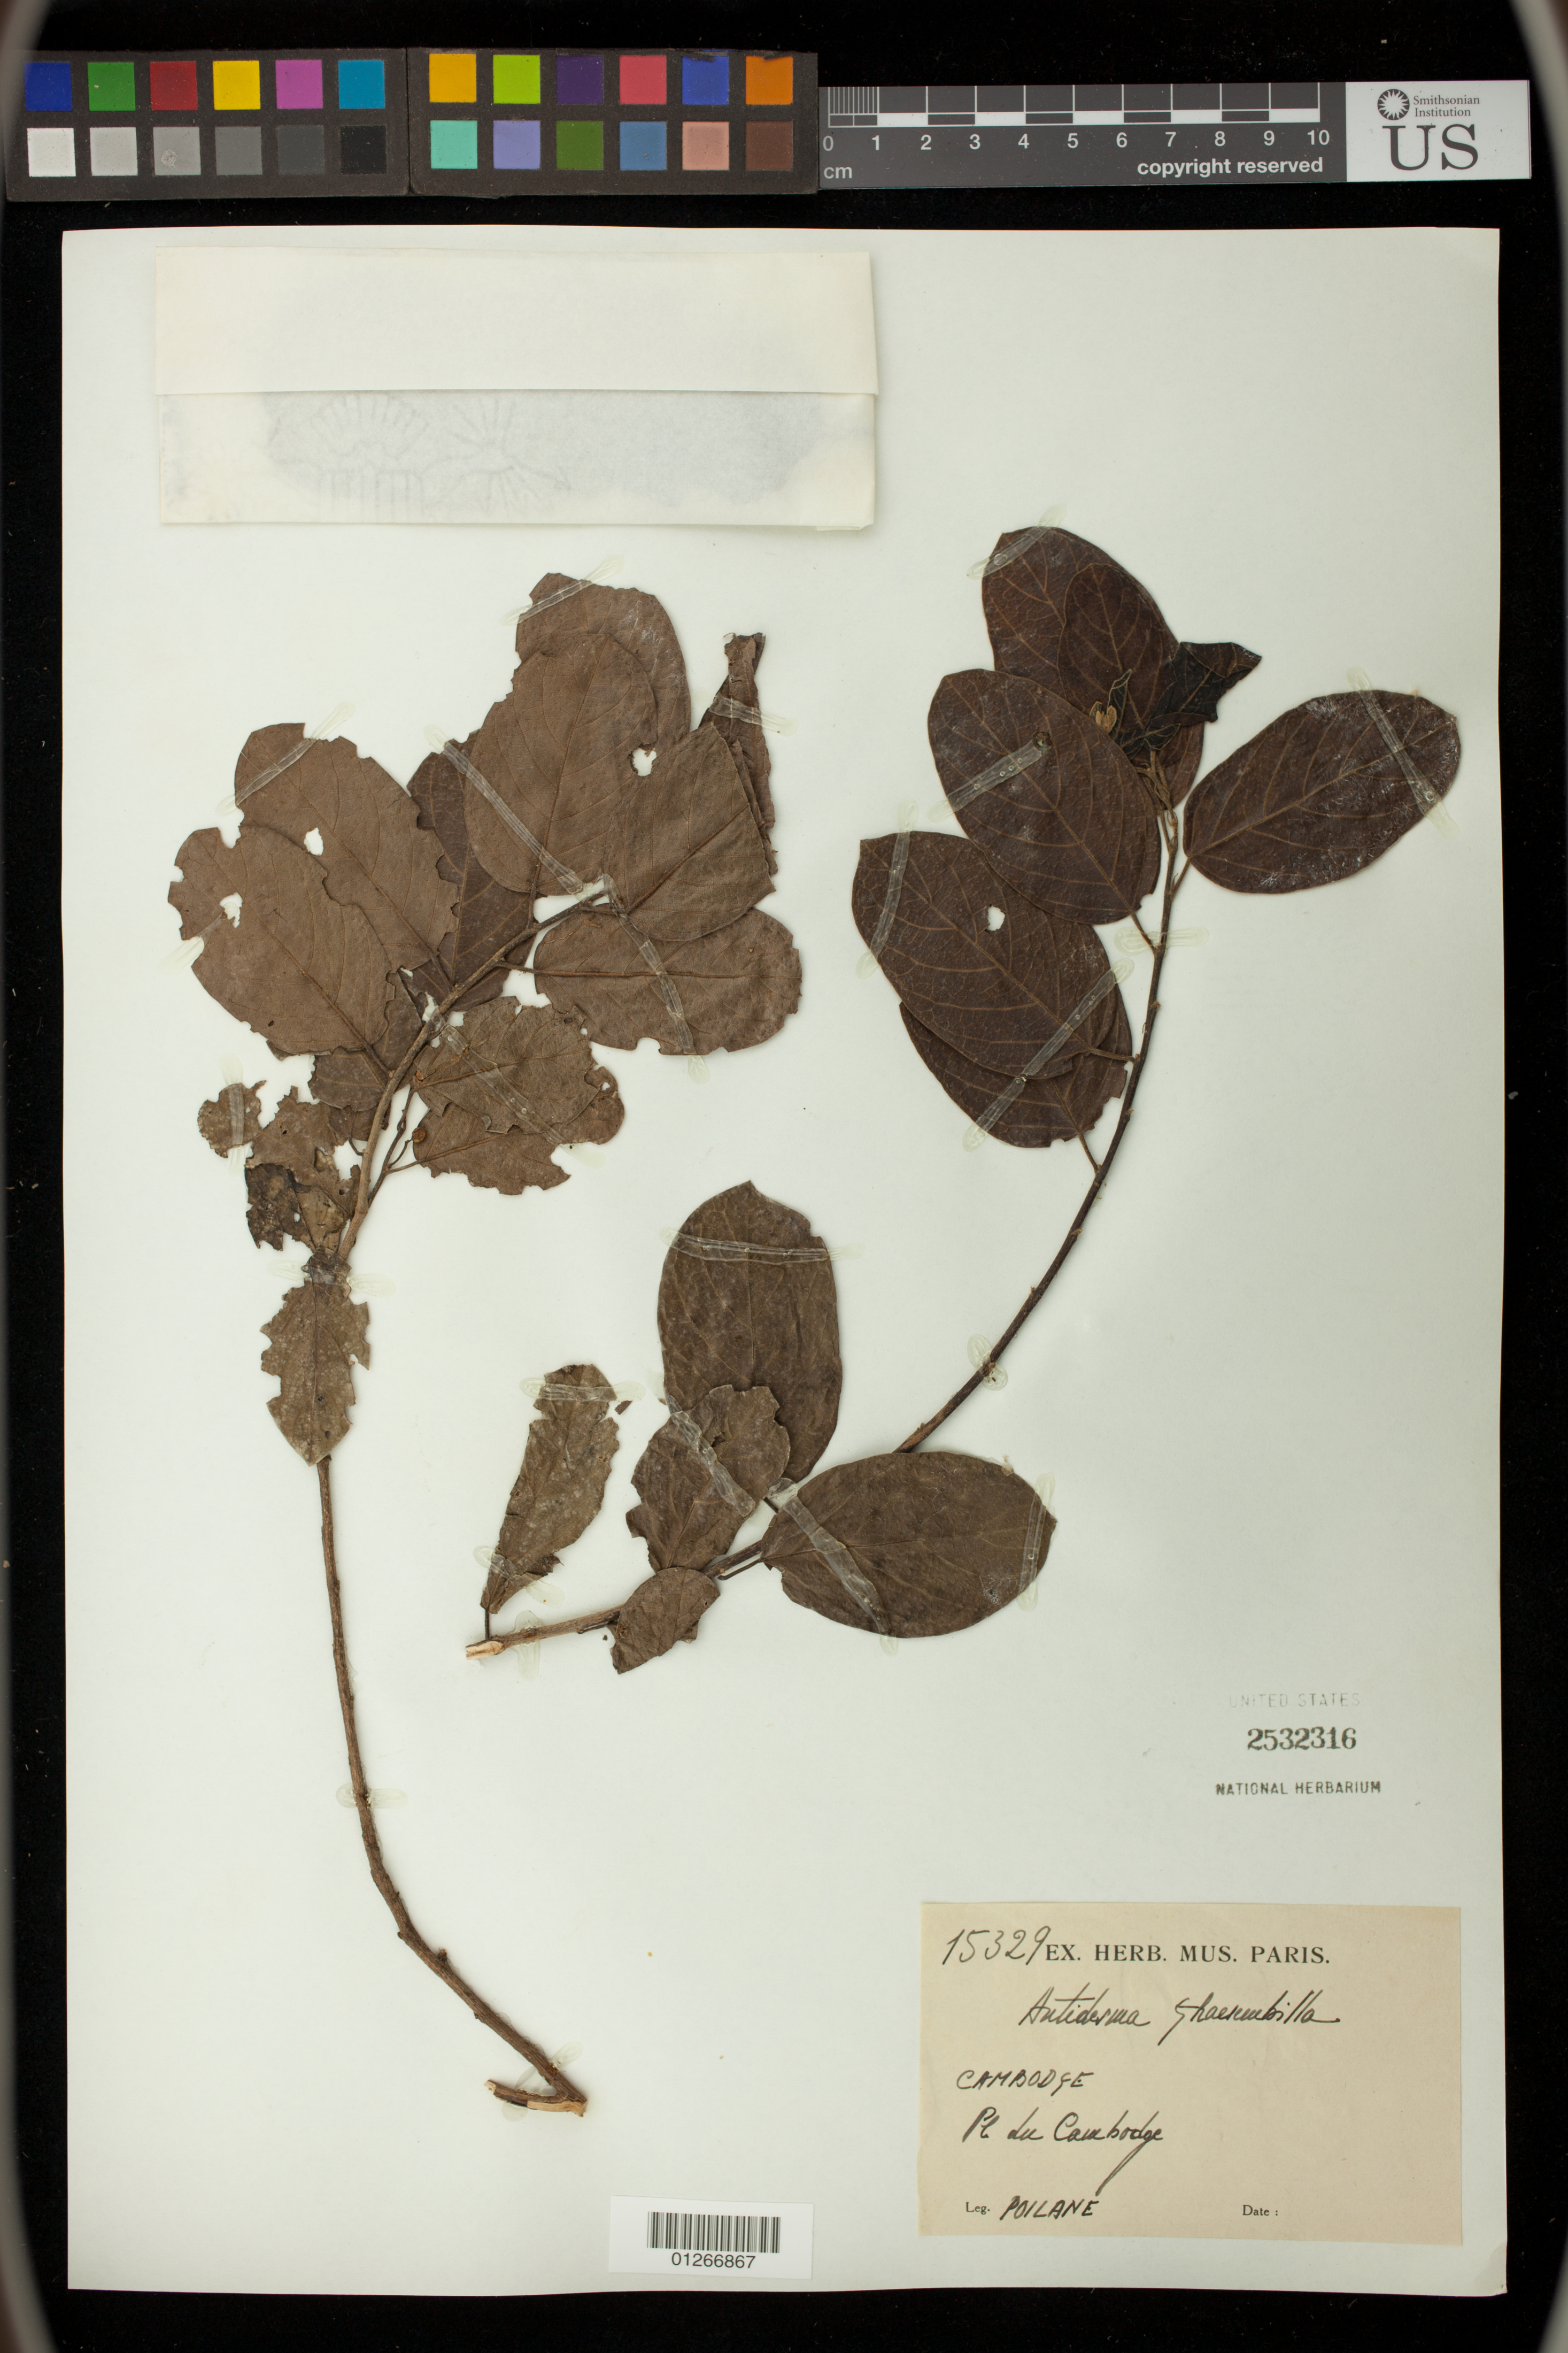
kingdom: Plantae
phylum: Tracheophyta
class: Magnoliopsida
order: Malpighiales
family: Phyllanthaceae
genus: Antidesma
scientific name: Antidesma ghaesembilla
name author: Gaertn.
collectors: -. Poilane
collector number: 15329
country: Cambodia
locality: Pl du Cambodge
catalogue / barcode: US 2532316